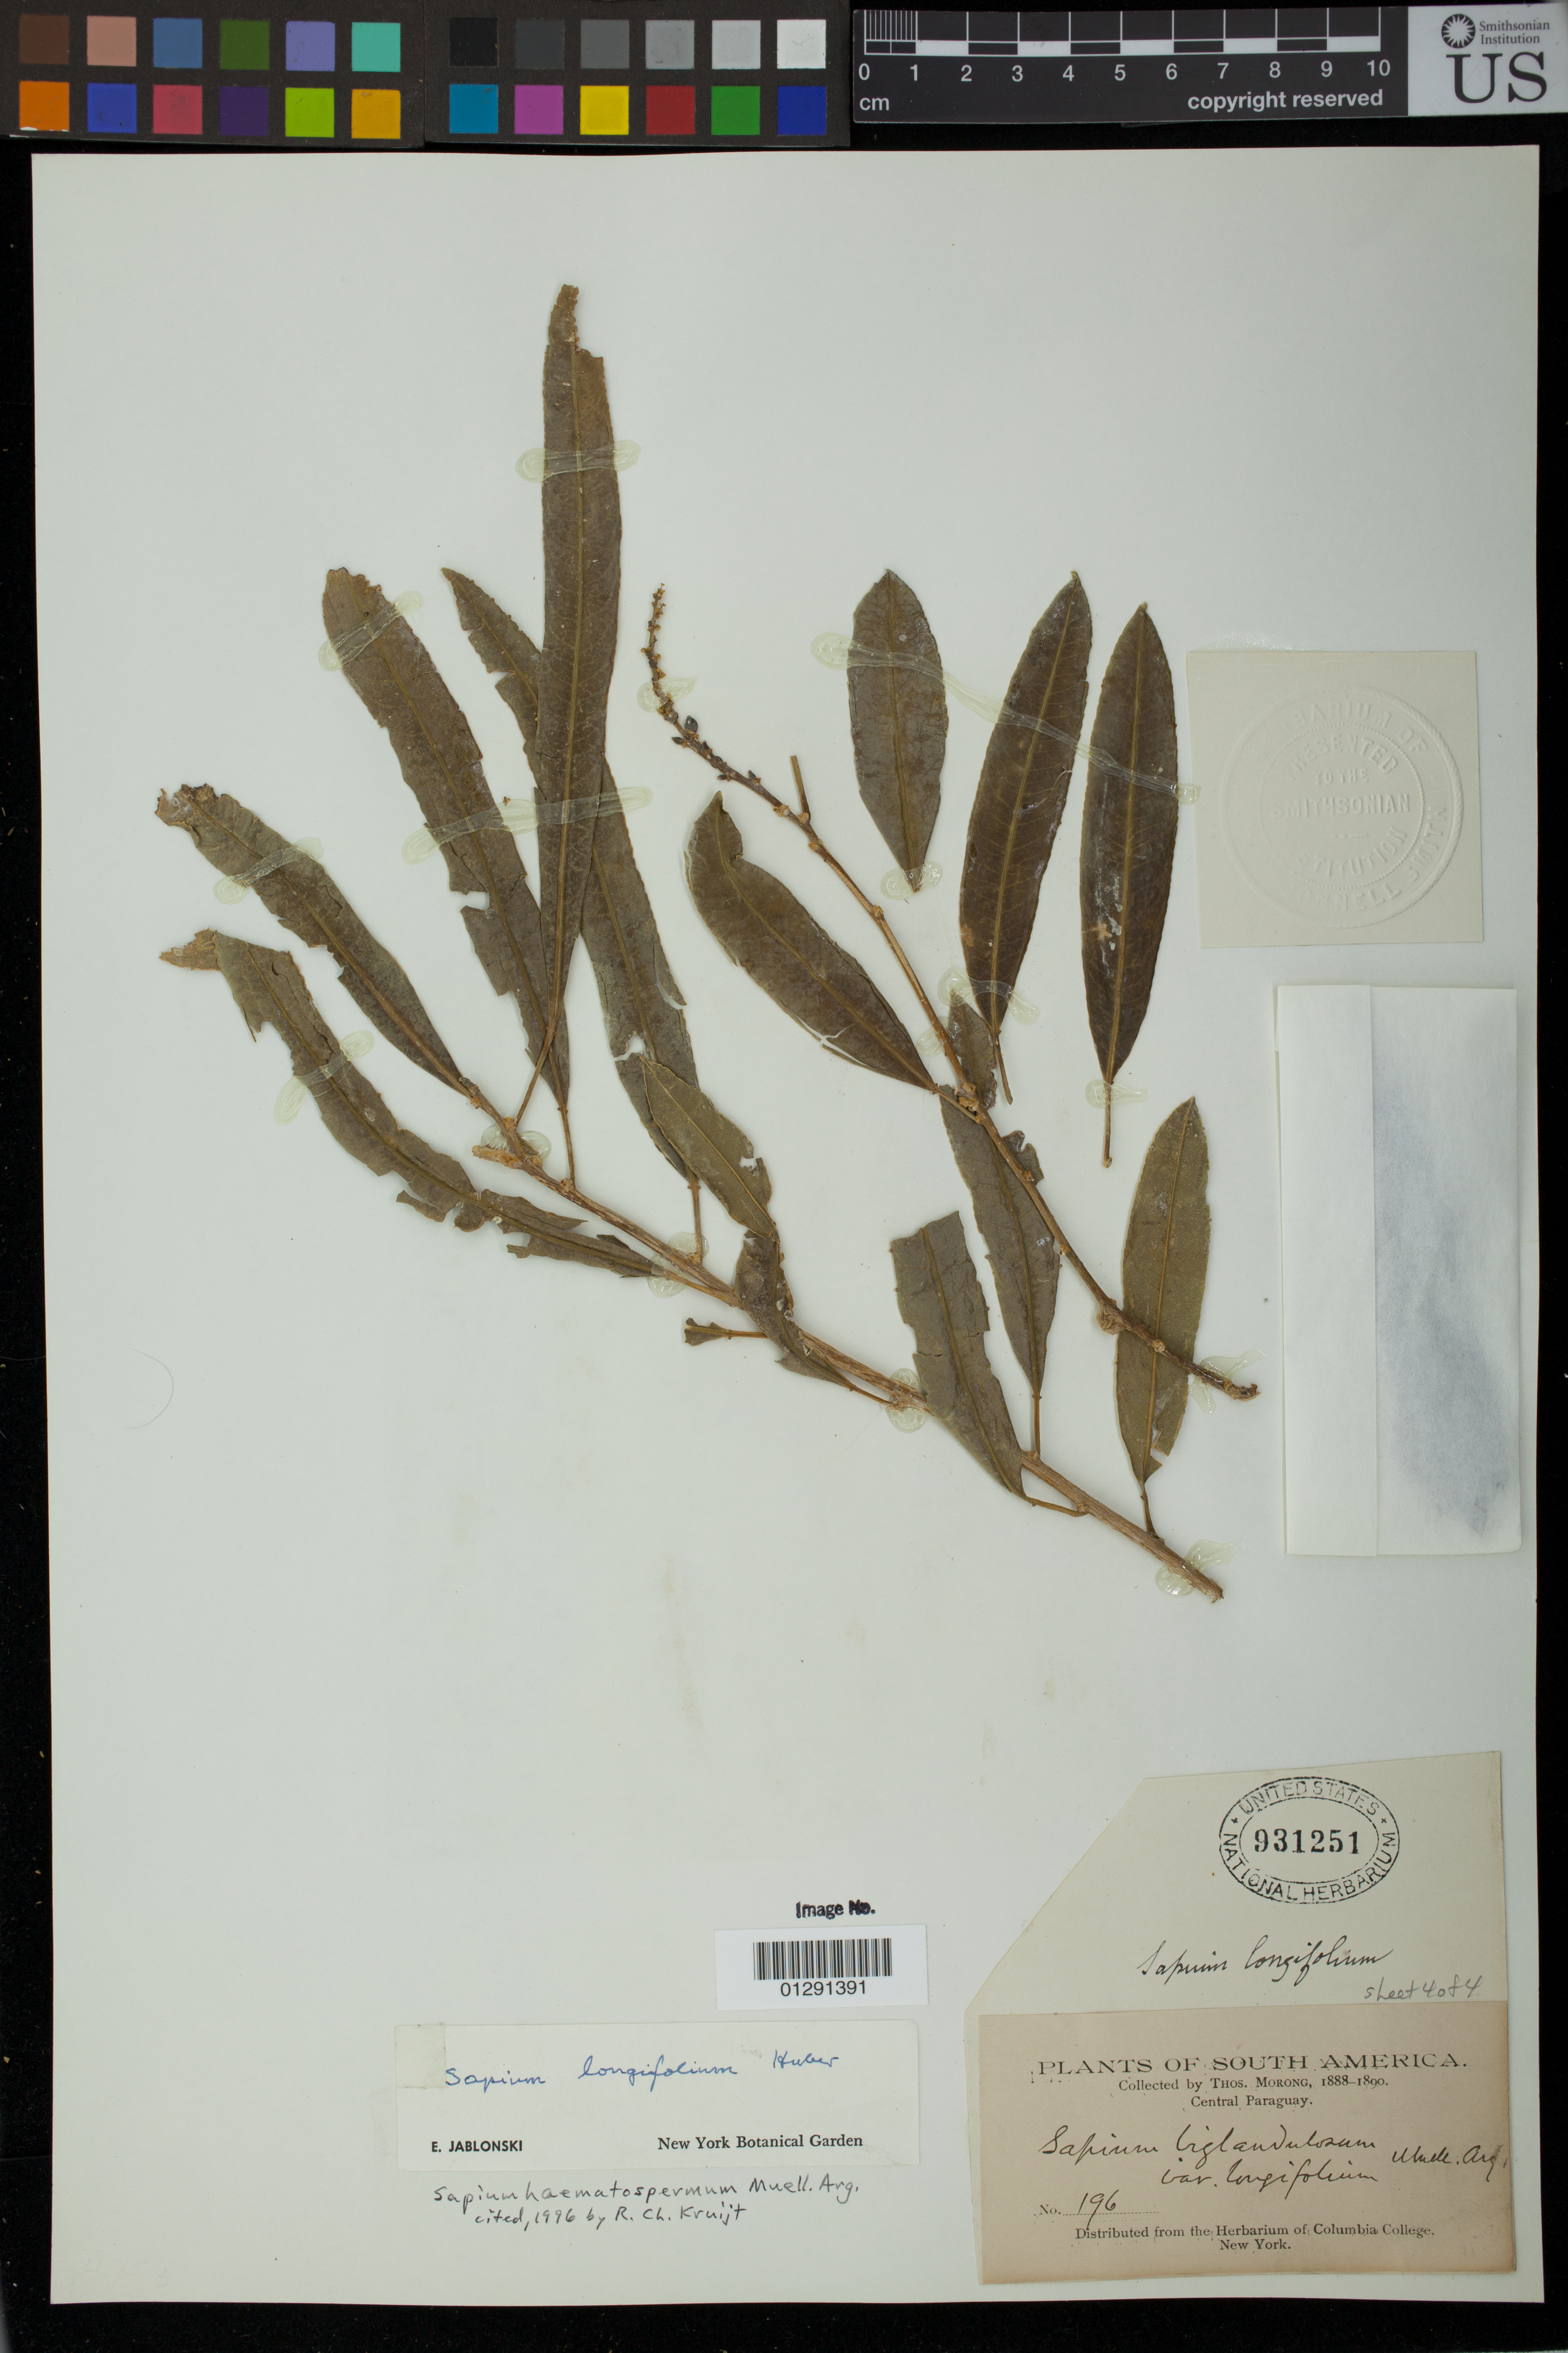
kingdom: Plantae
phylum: Tracheophyta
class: Magnoliopsida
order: Malpighiales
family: Euphorbiaceae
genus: Sapium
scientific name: Sapium haematospermum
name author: Müll. Arg.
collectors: T. Morong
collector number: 196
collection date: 1888/1890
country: Paraguay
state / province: Central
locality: Central Paraguay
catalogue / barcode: US 961251